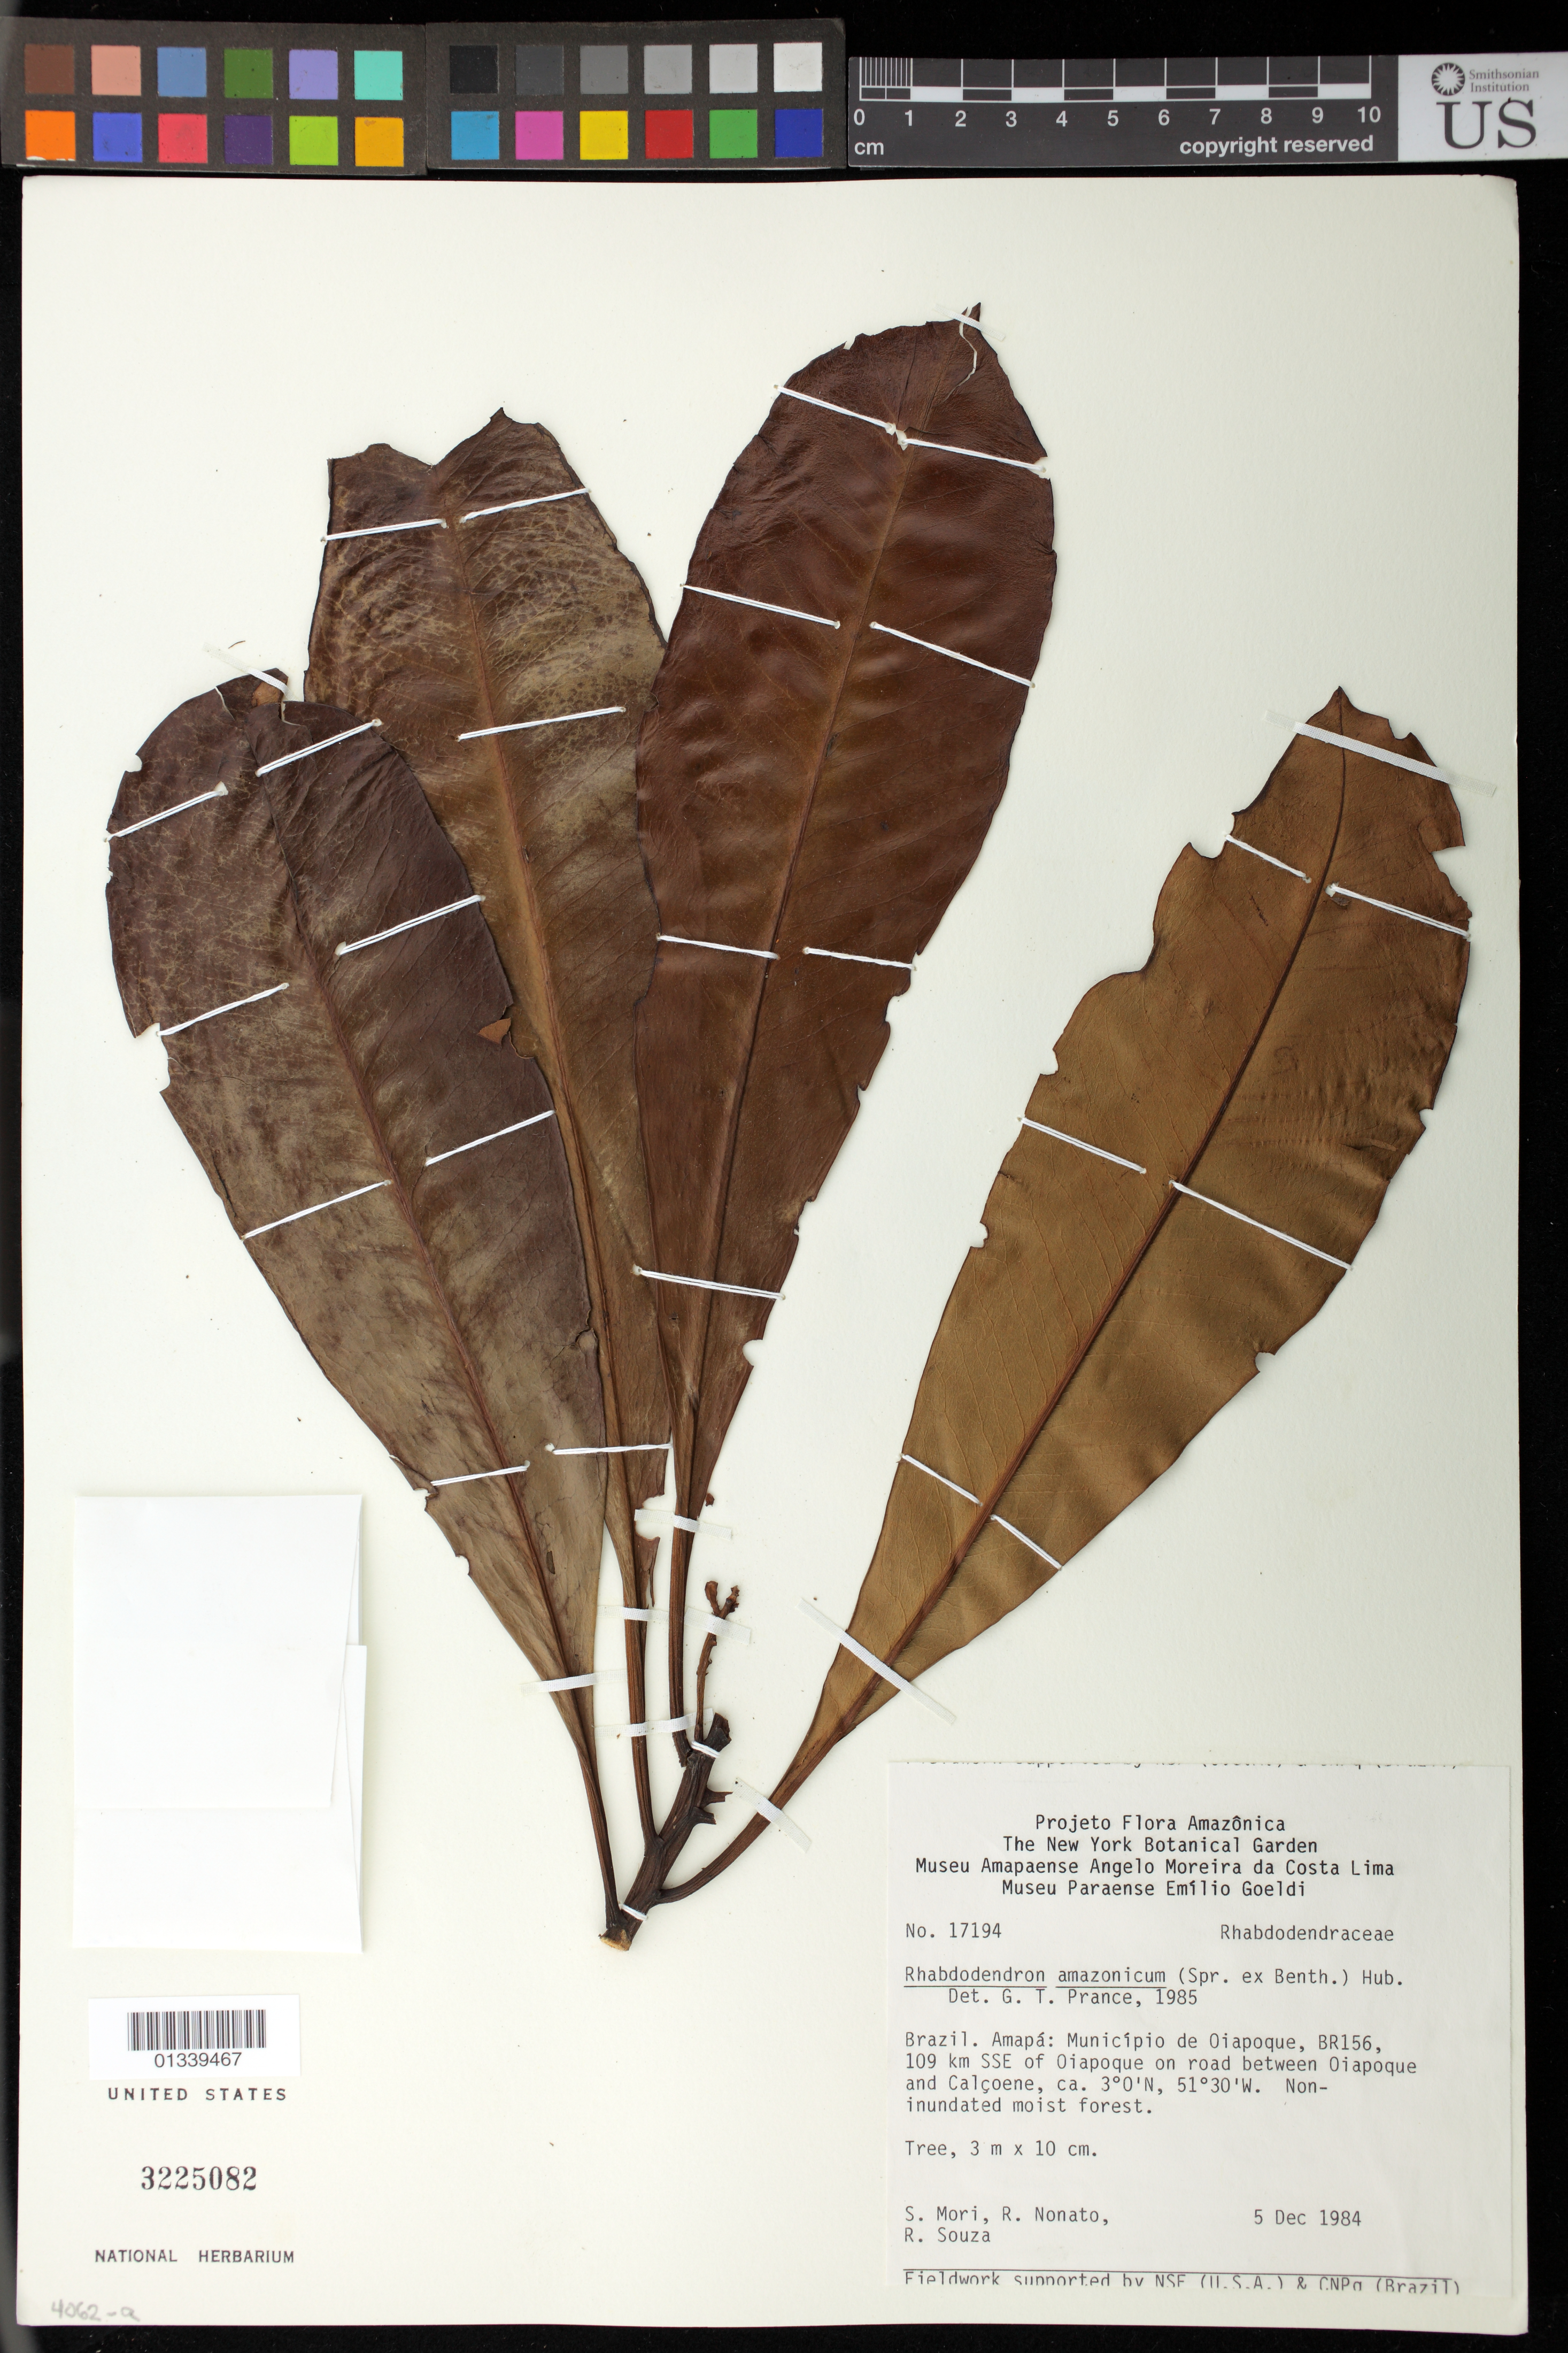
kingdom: Plantae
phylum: Tracheophyta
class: Magnoliopsida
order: Caryophyllales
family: Rhabdodendraceae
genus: Rhabdodendron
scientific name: Rhabdodendron amazonicum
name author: (Spruce ex Benth.) Huber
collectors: S. Mori, R. Nonato & R. Souza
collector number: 17194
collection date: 1984-12-05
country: Brazil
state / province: Amapá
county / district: Oiapoque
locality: BR-156, 109km SSE of Oiapoque on road between Oiapoque and Calçone.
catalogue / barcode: US 3225082